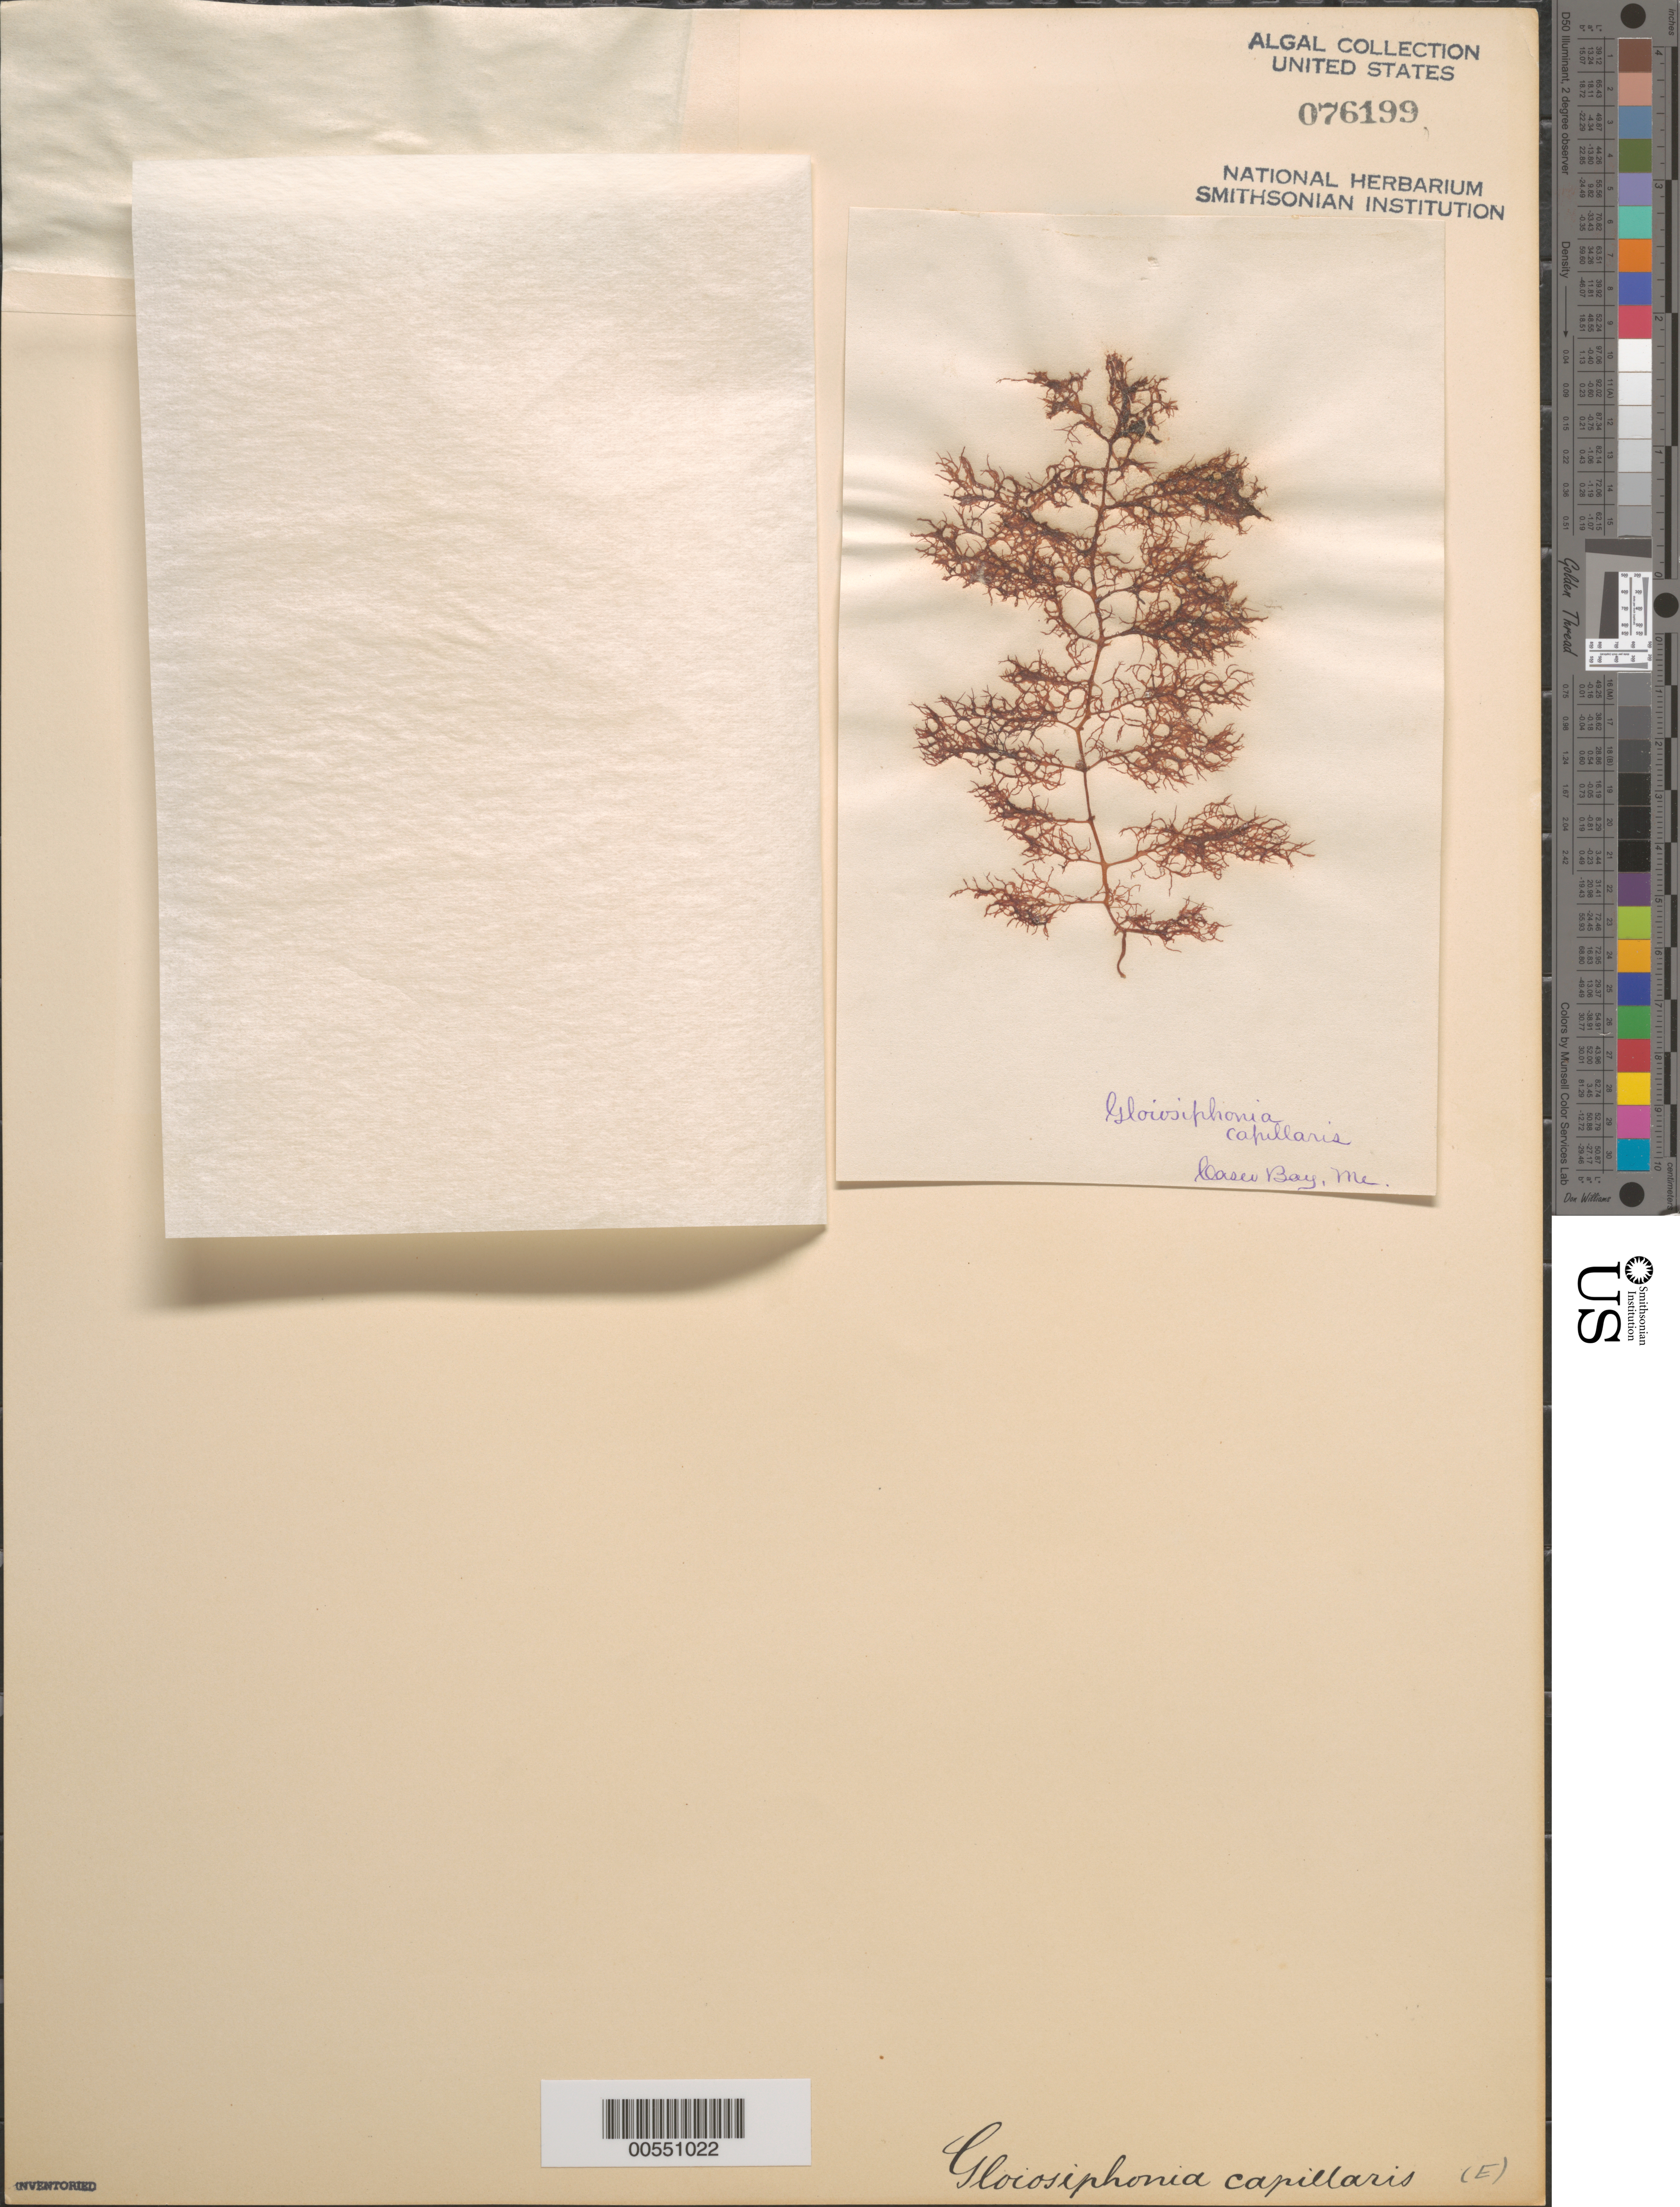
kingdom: Plantae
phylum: Rhodophyta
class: Florideophyceae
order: Gigartinales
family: Gloiosiphoniaceae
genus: Gloiosiphonia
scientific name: Gloiosiphonia capillaris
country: United States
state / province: Maine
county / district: Cumberland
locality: Casco Bay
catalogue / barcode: US 76199